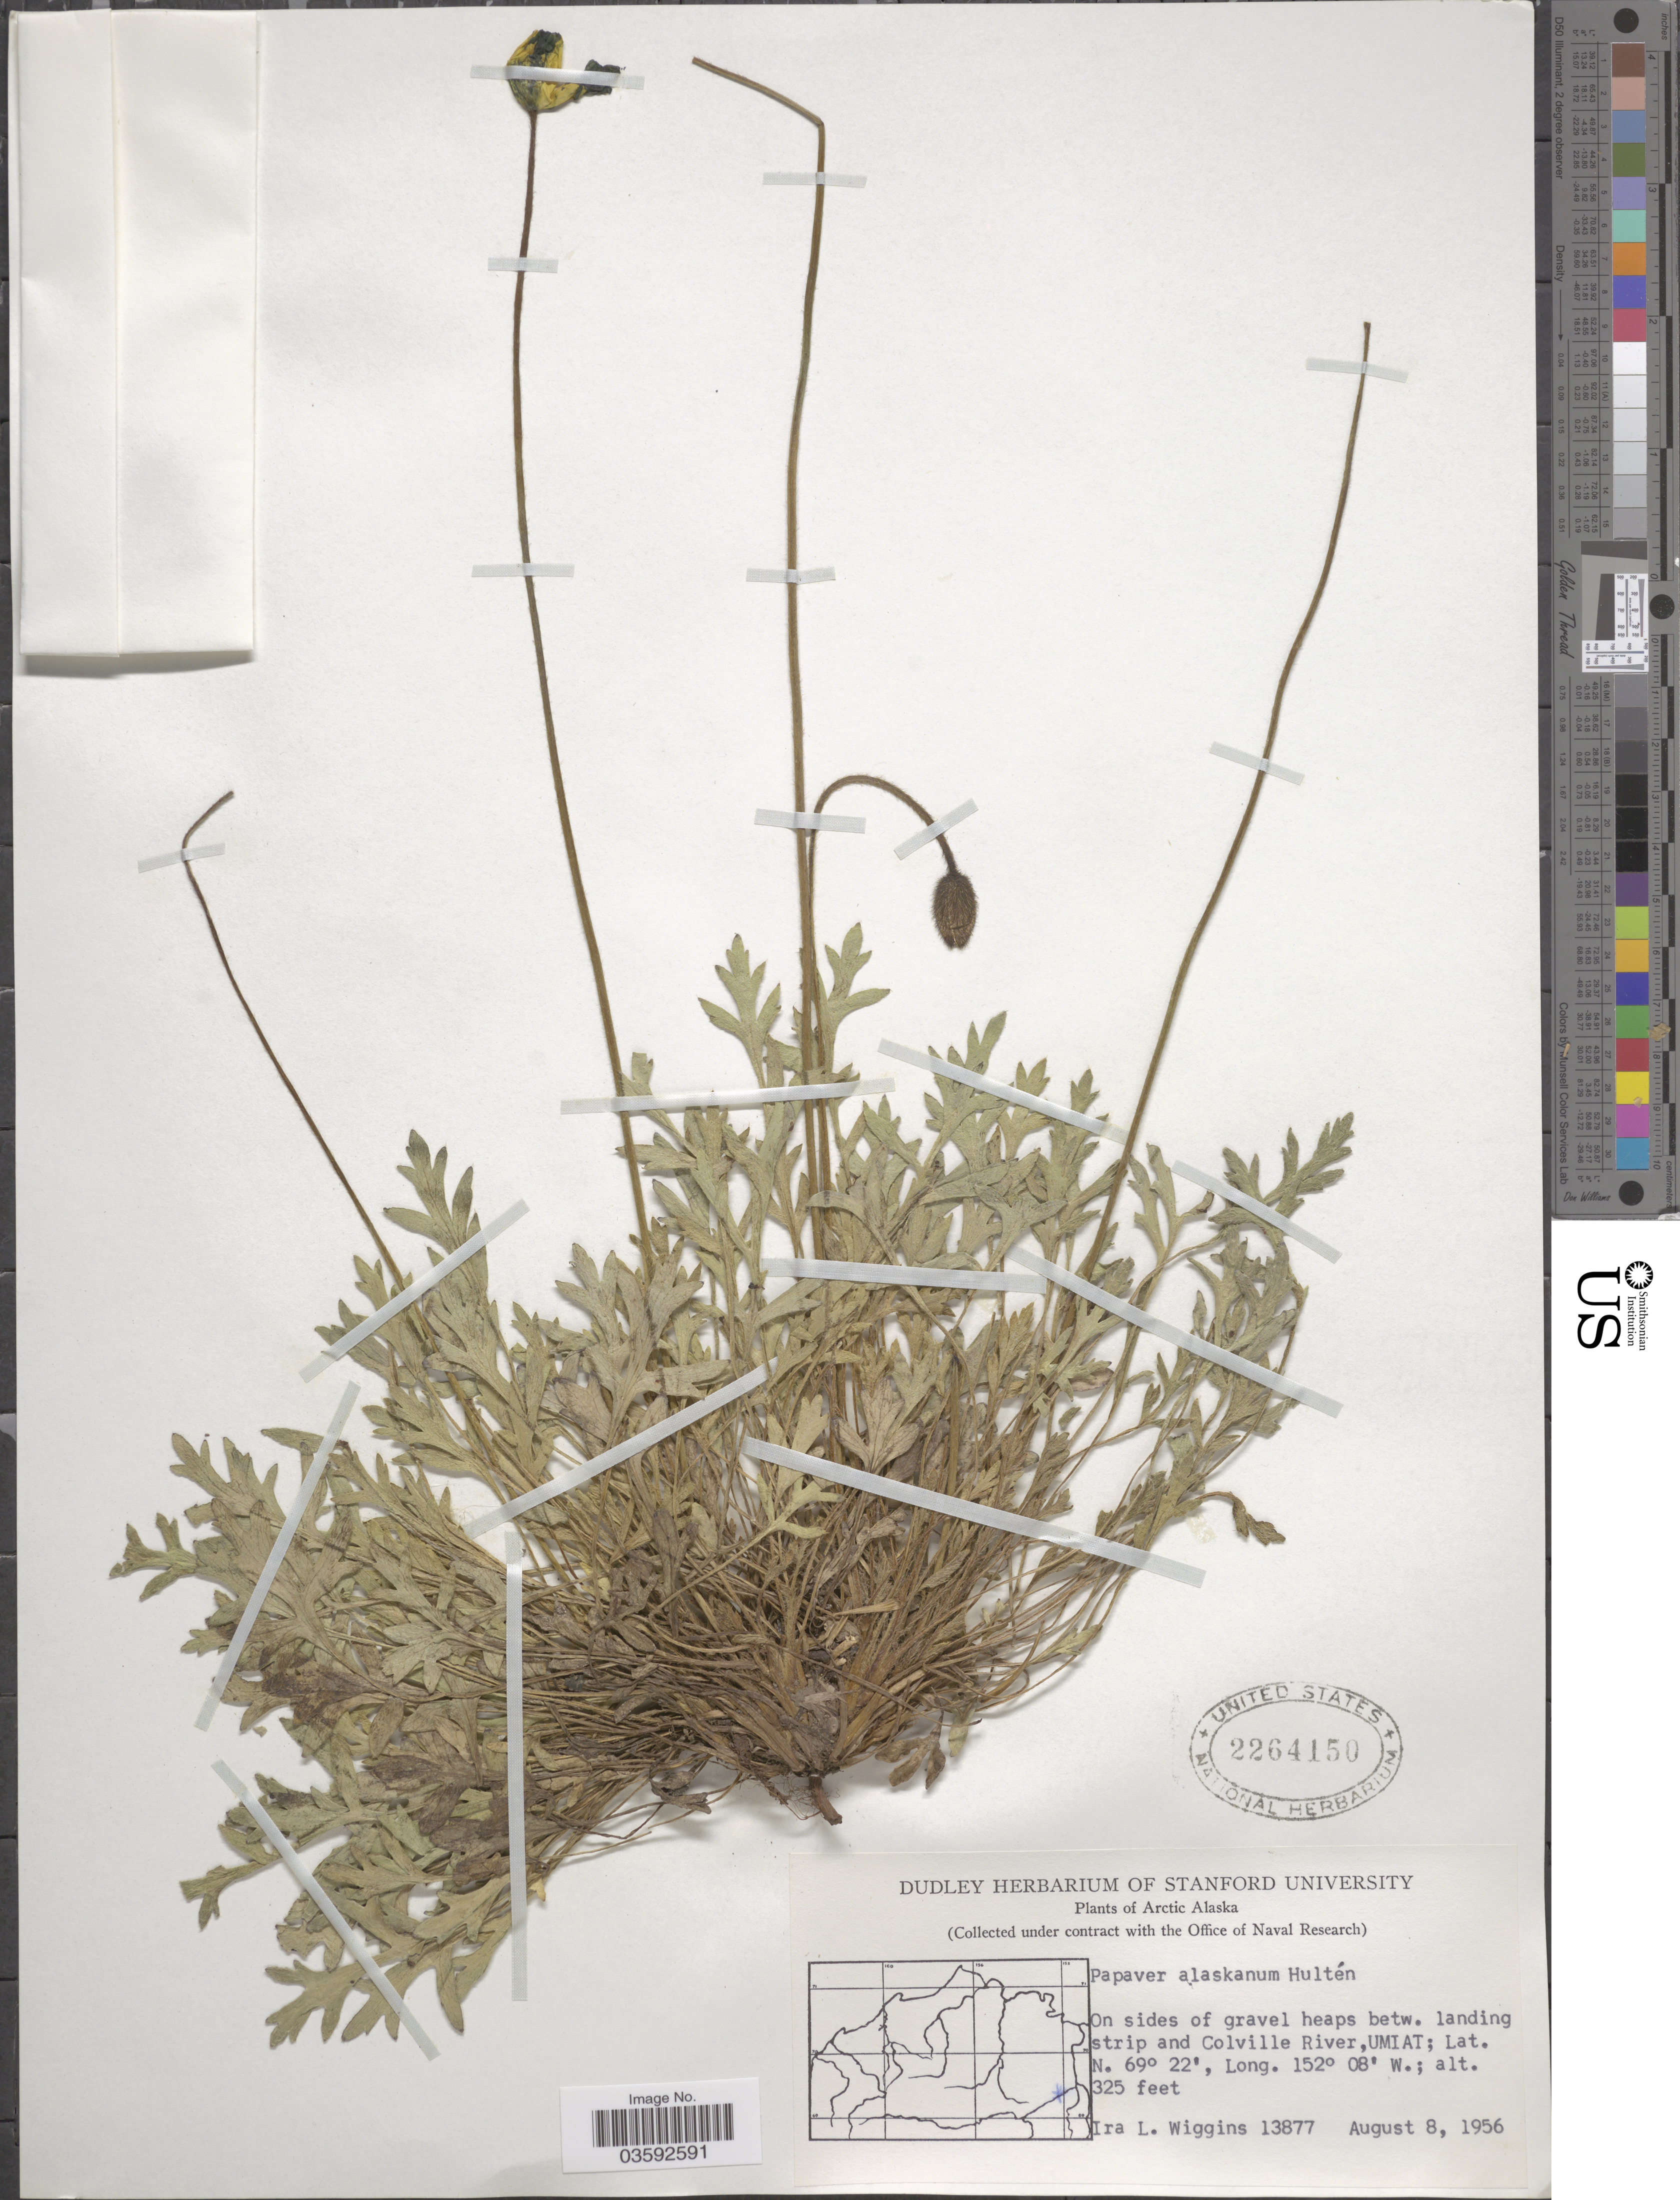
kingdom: Plantae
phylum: Tracheophyta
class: Magnoliopsida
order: Ranunculales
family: Papaveraceae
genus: Papaver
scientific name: Papaver alaskanum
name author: Hultén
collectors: I. L. Wiggins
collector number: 13877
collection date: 1956-08-08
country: United States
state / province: Alaska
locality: Arctic Alaska. On sides of gravel heaps betw. landing strip and Colville River, Umiat.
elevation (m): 99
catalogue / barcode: US 2264150